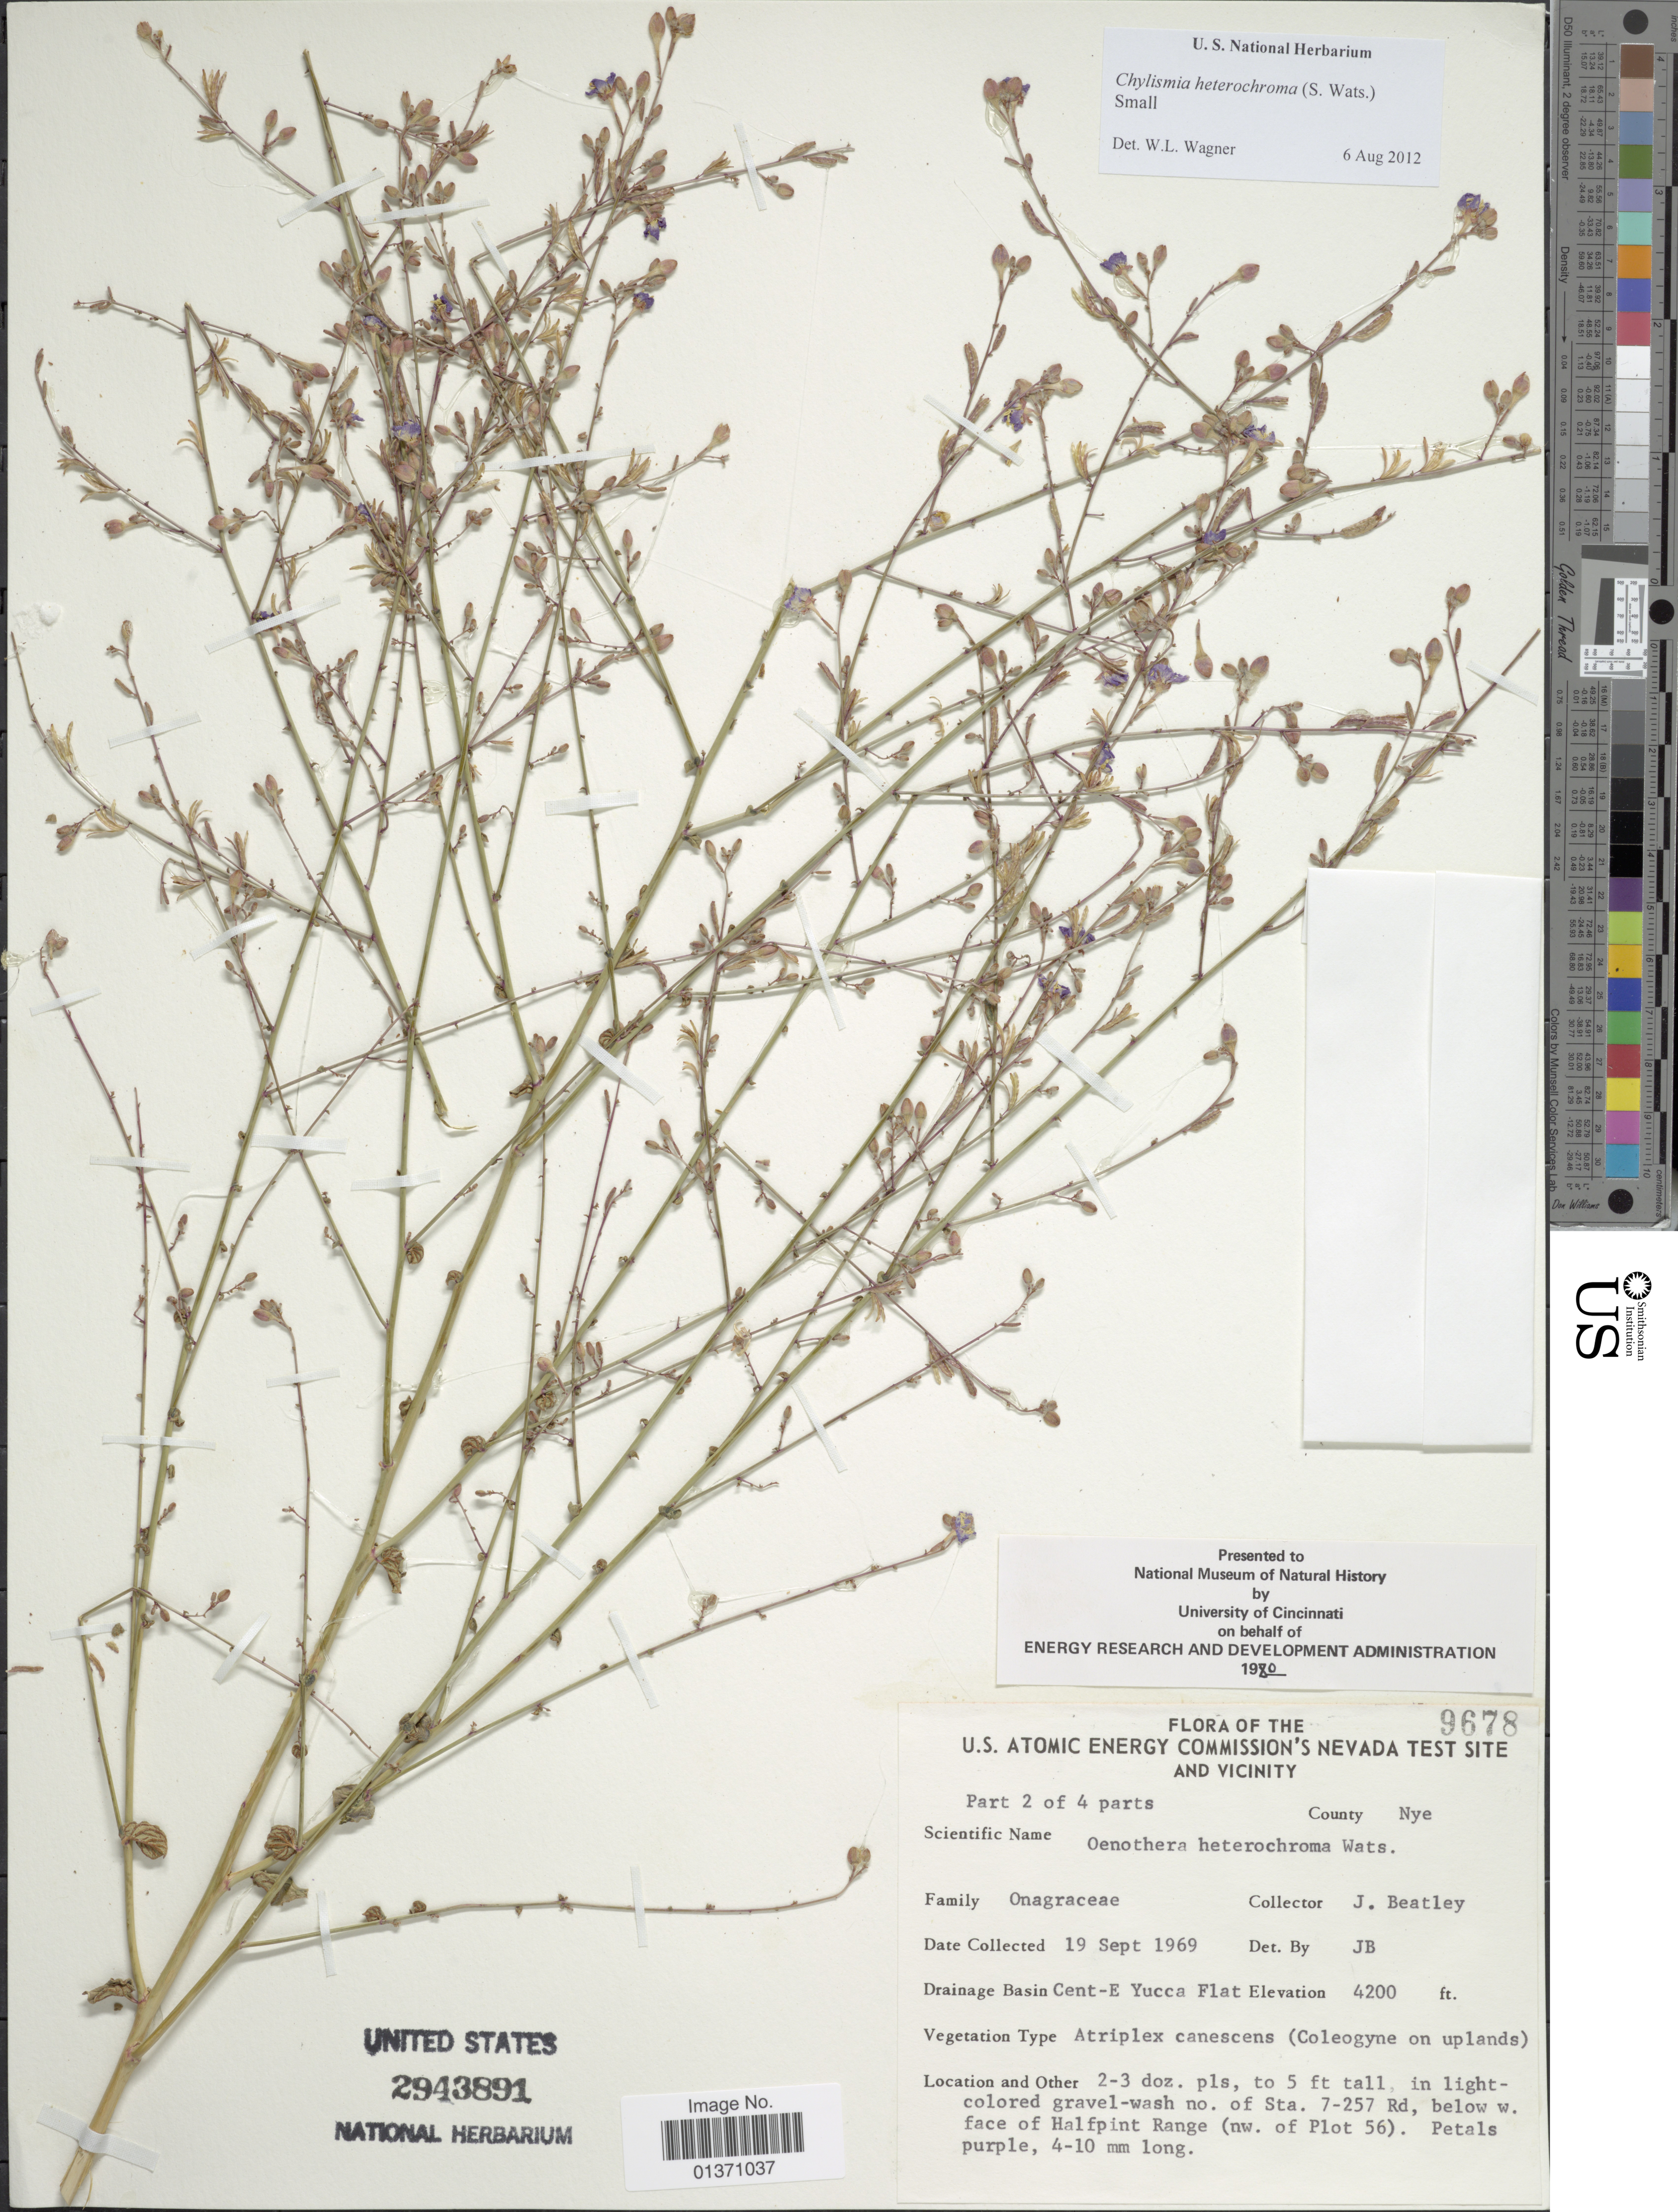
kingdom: Plantae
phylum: Tracheophyta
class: Magnoliopsida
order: Myrtales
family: Onagraceae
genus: Chylismia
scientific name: Chylismia heterochroma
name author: (S. Watson) Small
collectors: J. C. Beatley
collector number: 9678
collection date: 1969-09-19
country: United States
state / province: Nevada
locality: U. S. Atomic Energy Commission's Nevada Test Site and Vicinity, Cent-E Yucca Flat, gravel-wash no. of Sta. 7-257 Rd, below w. face of Halfpint Range (nw. of Plot 56), County Nye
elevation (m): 1280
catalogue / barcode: US 2943891